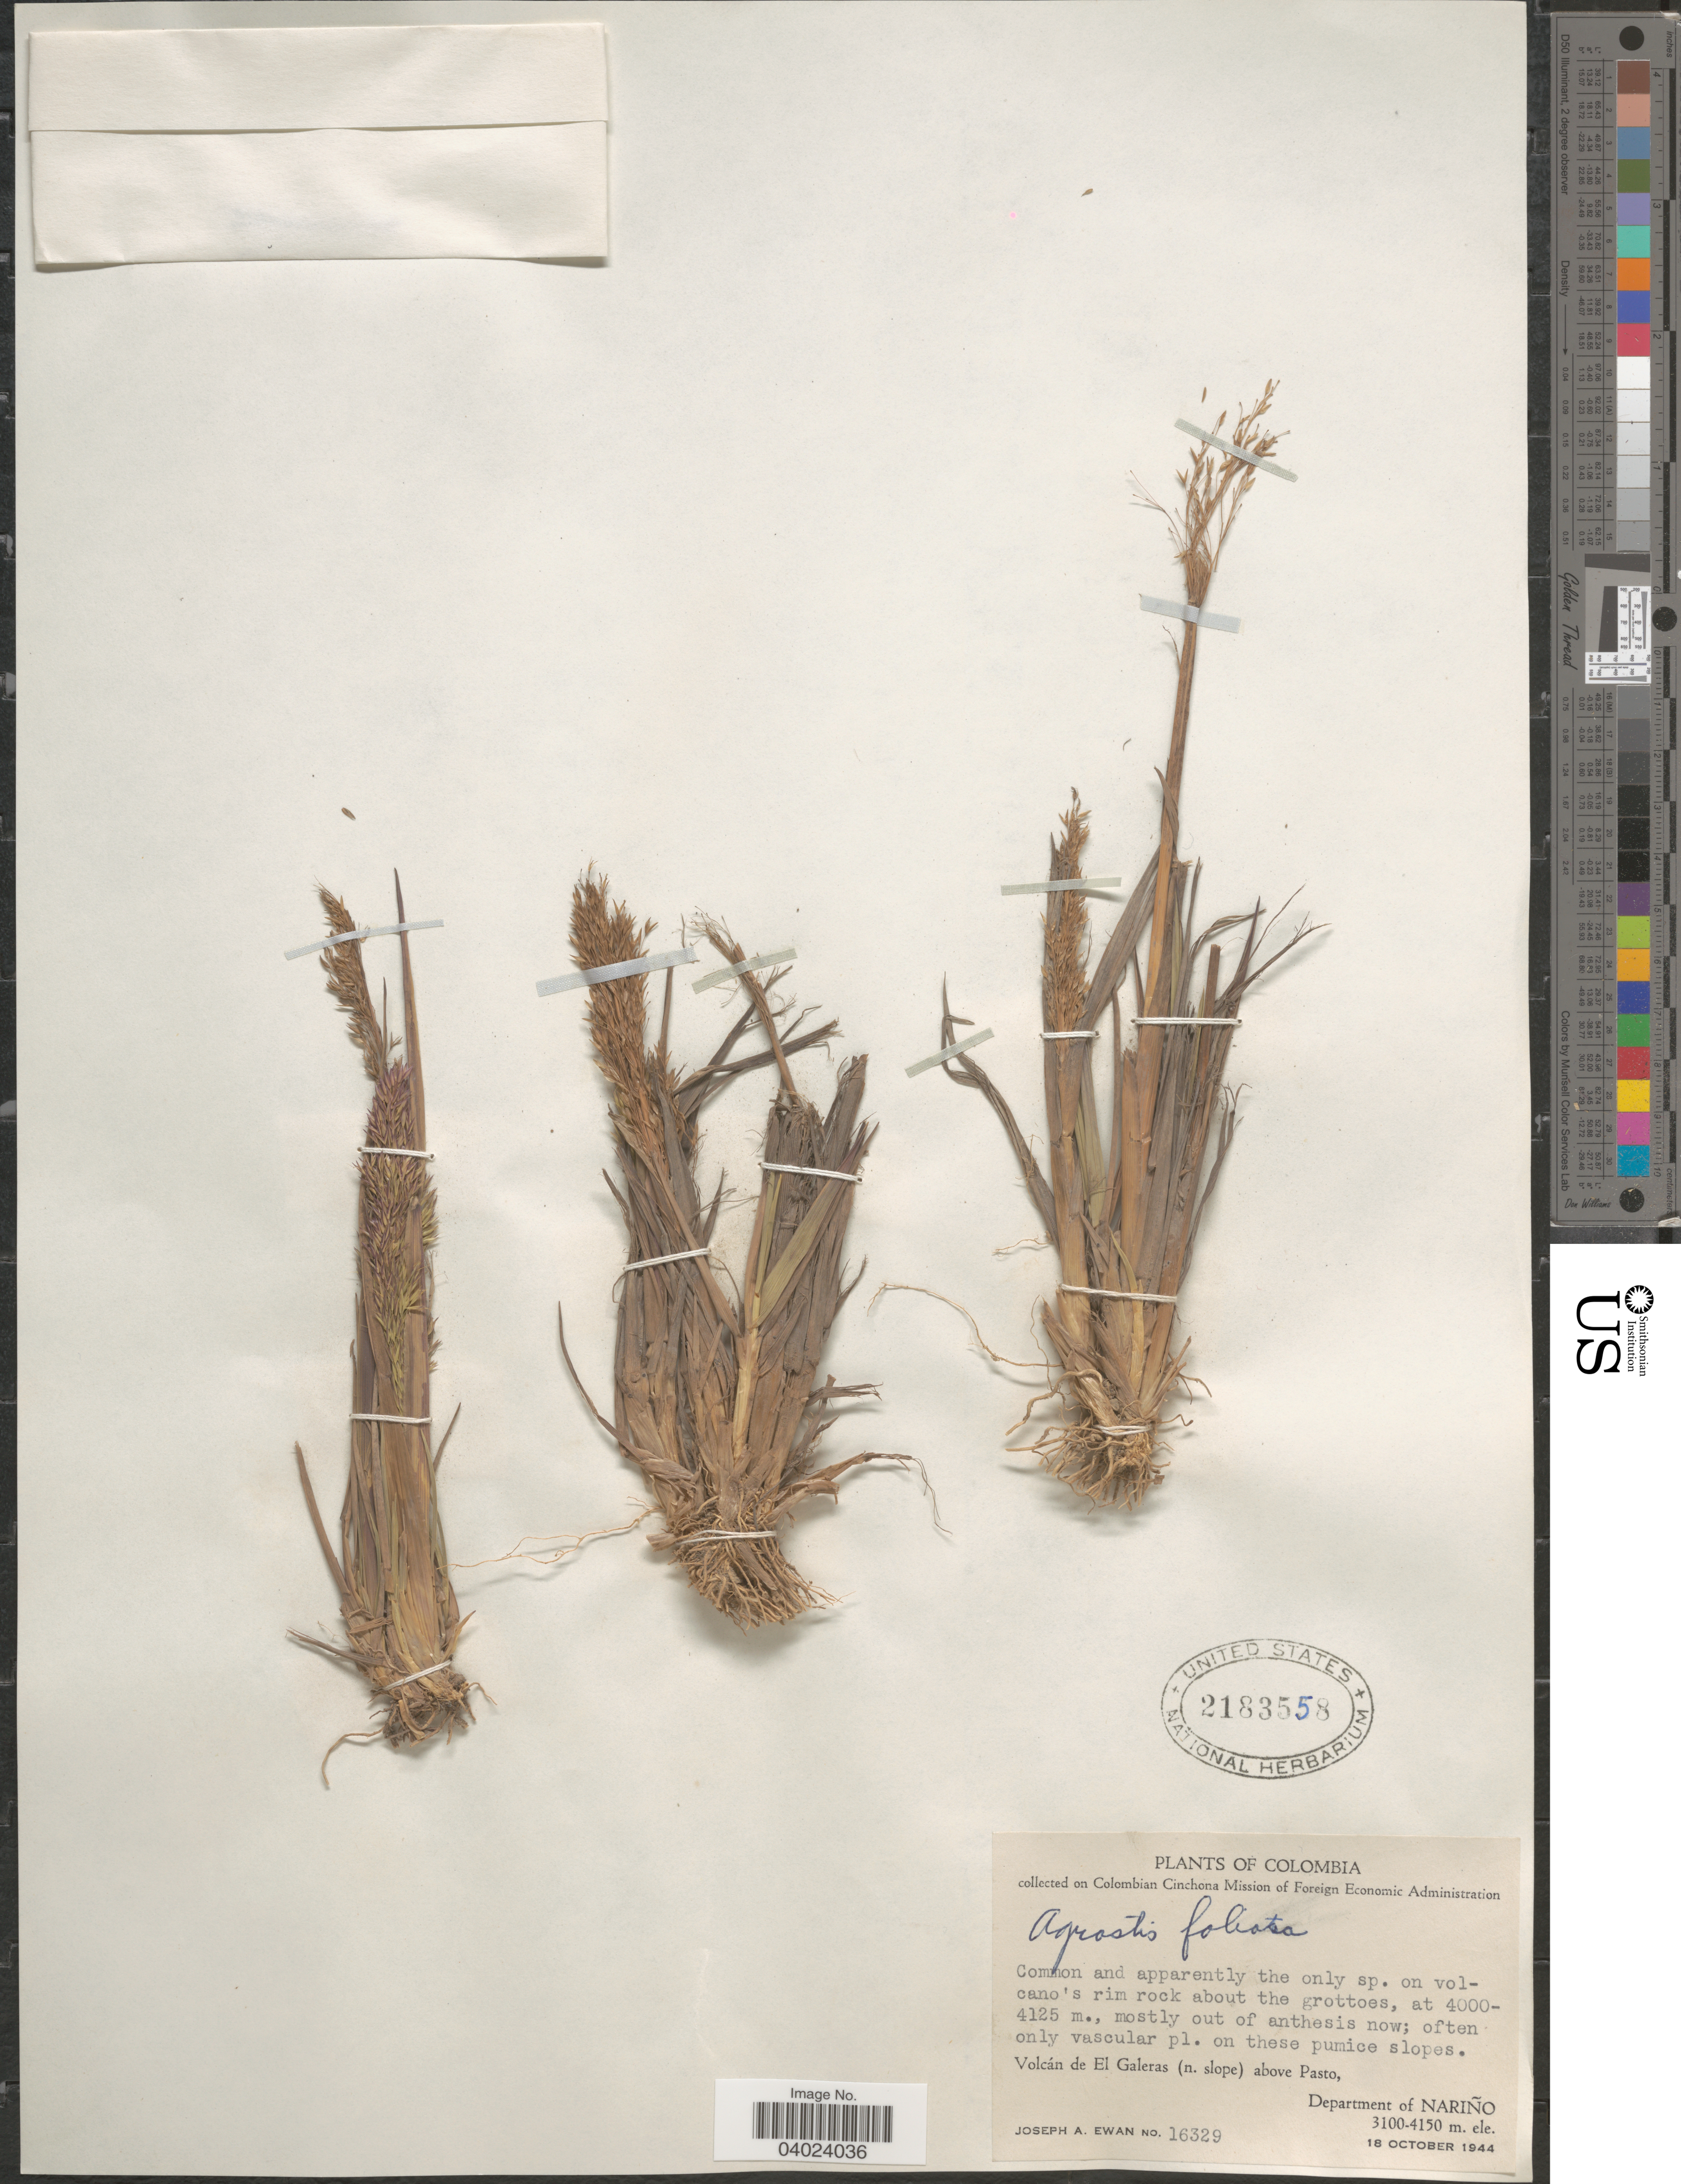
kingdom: Plantae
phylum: Tracheophyta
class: Liliopsida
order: Poales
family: Poaceae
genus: Agrostis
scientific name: Agrostis foliata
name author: Hook. f.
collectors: J. A. Ewan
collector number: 16329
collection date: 1944-10-18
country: Colombia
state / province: Nariño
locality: Volcán de El Galeras (n. slope) above Pasto, Department of Nariño.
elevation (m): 4000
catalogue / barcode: US 2183558